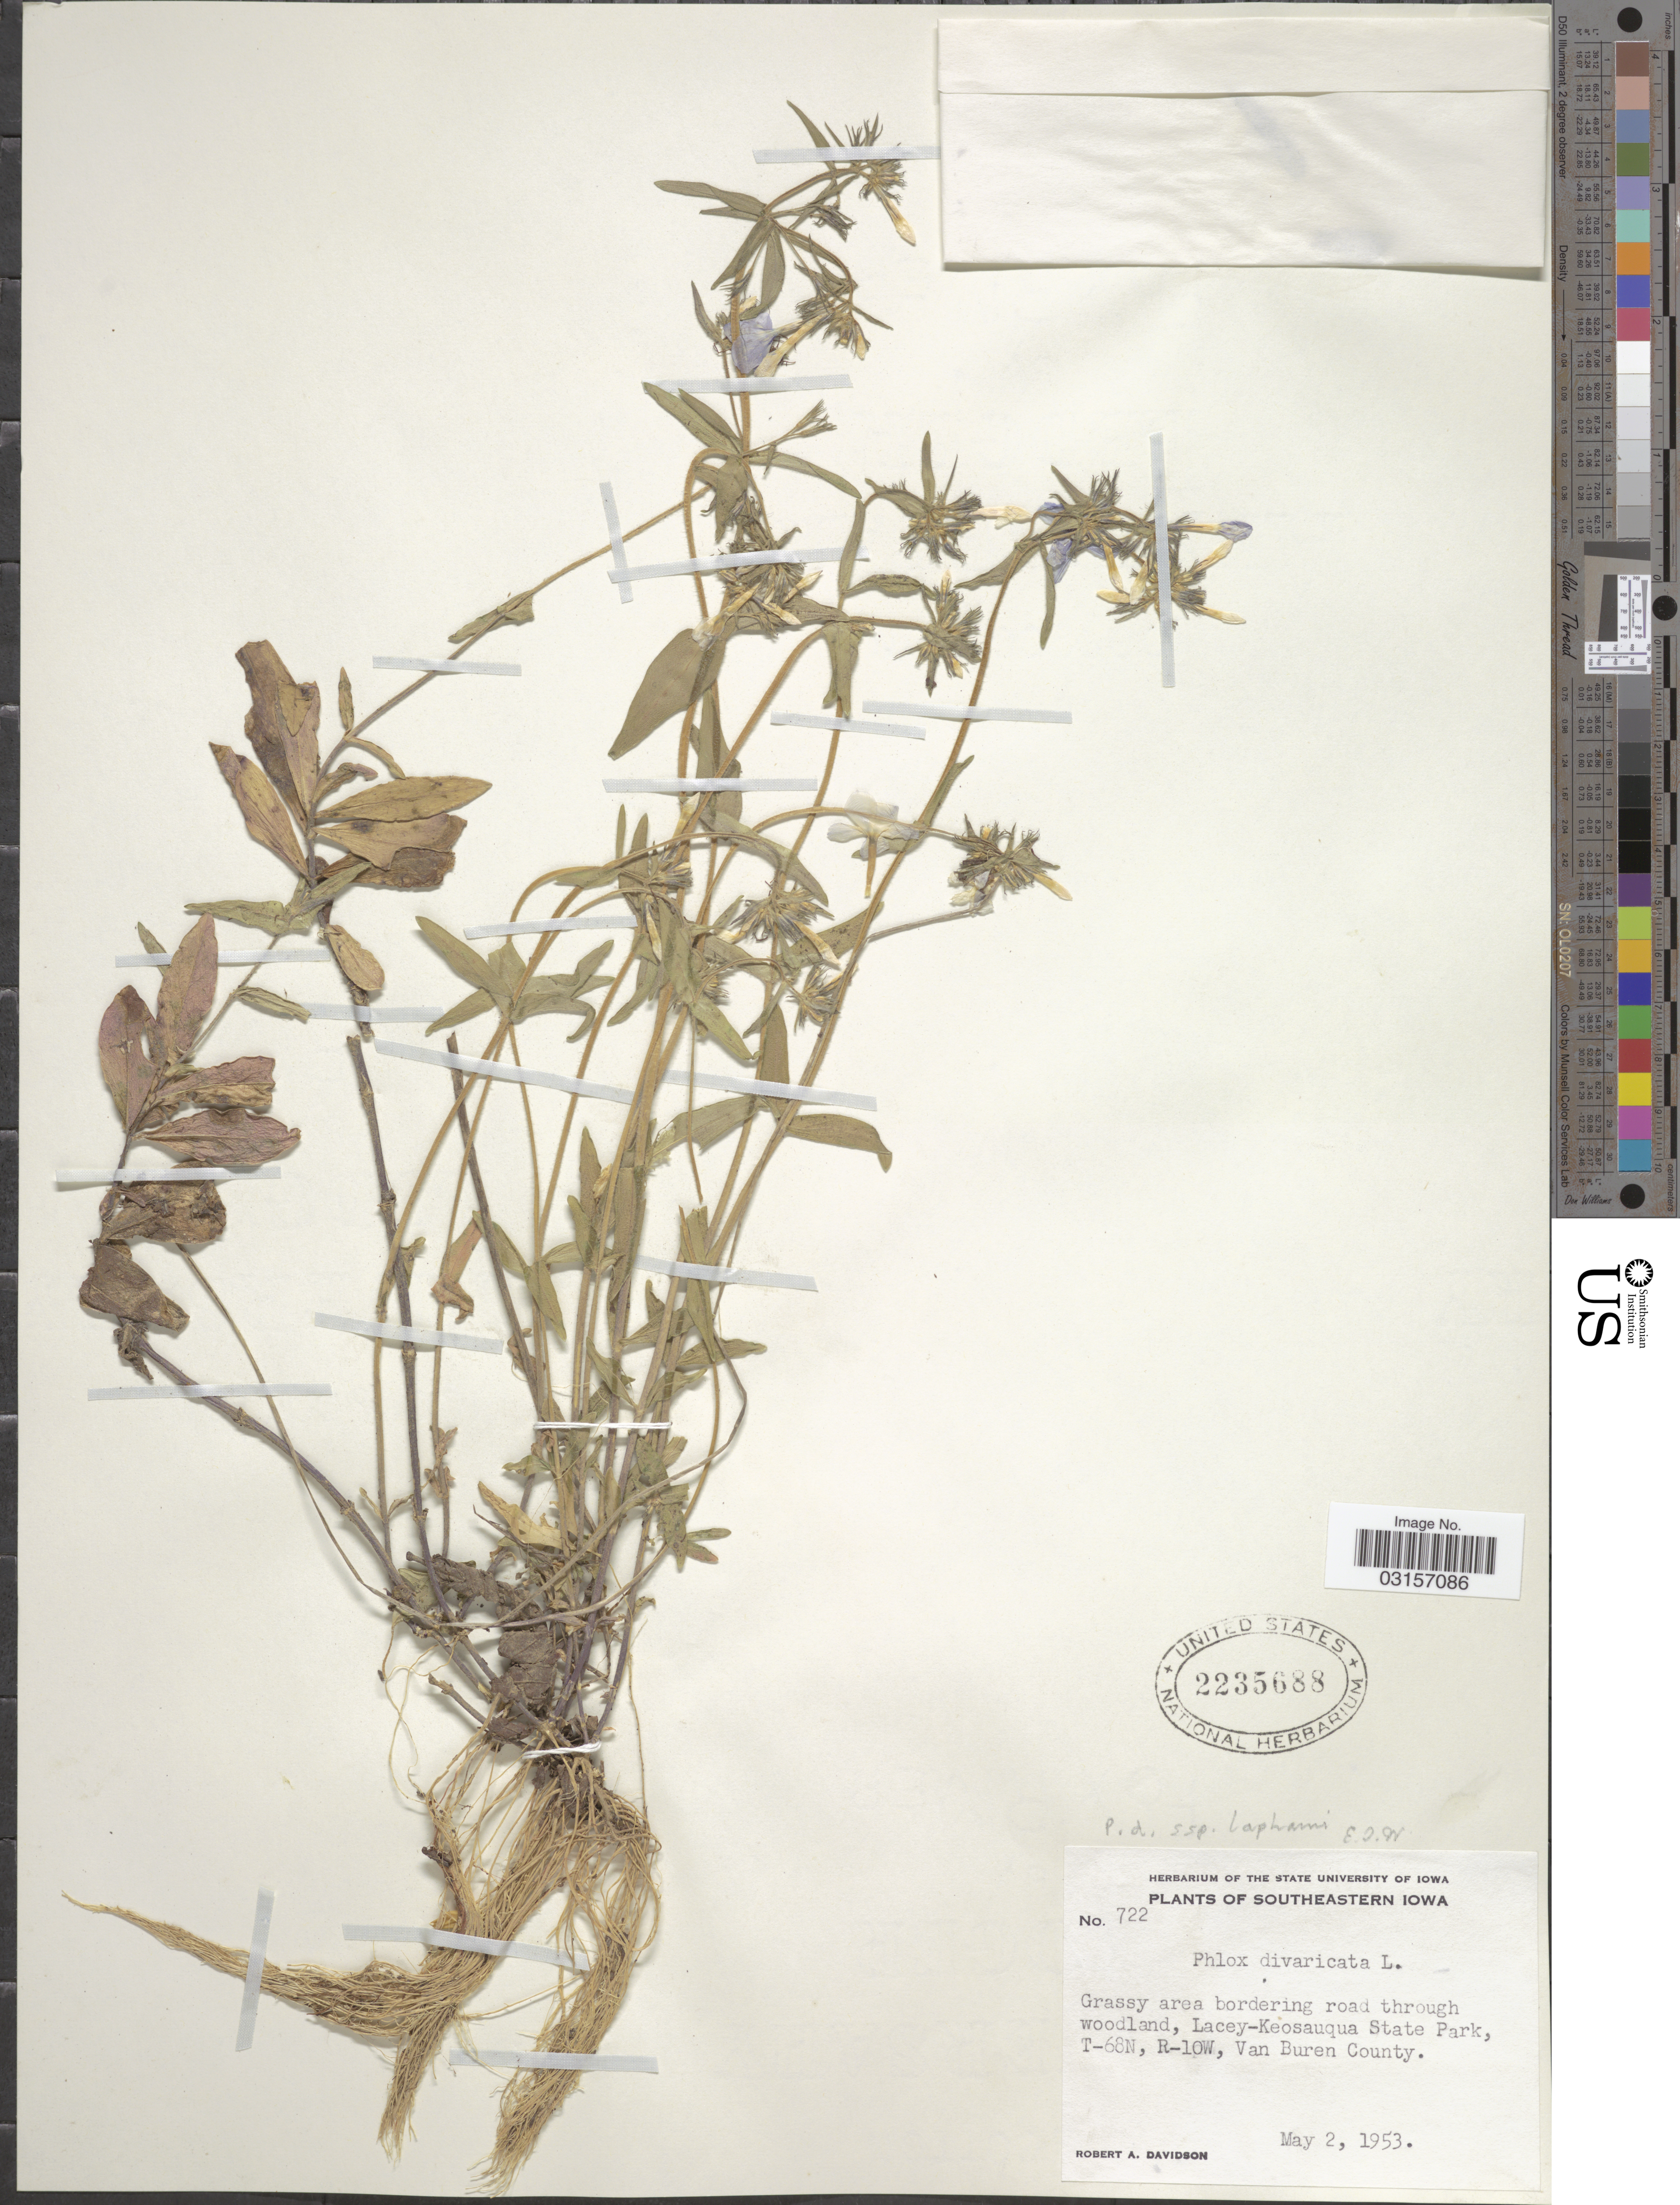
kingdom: Plantae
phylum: Tracheophyta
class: Magnoliopsida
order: Ericales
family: Polemoniaceae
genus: Phlox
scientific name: Phlox divaricata subsp. laphamii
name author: (Alph. Wood) Wherry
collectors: R. A. Davidson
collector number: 722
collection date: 1953-05-02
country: United States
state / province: Iowa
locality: Southeastern Iowa, Grassy area bordering road through woodland, Lacey-Keosauqua State Park, T-68N, R-10W, Van Buren County.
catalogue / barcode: US 2235688